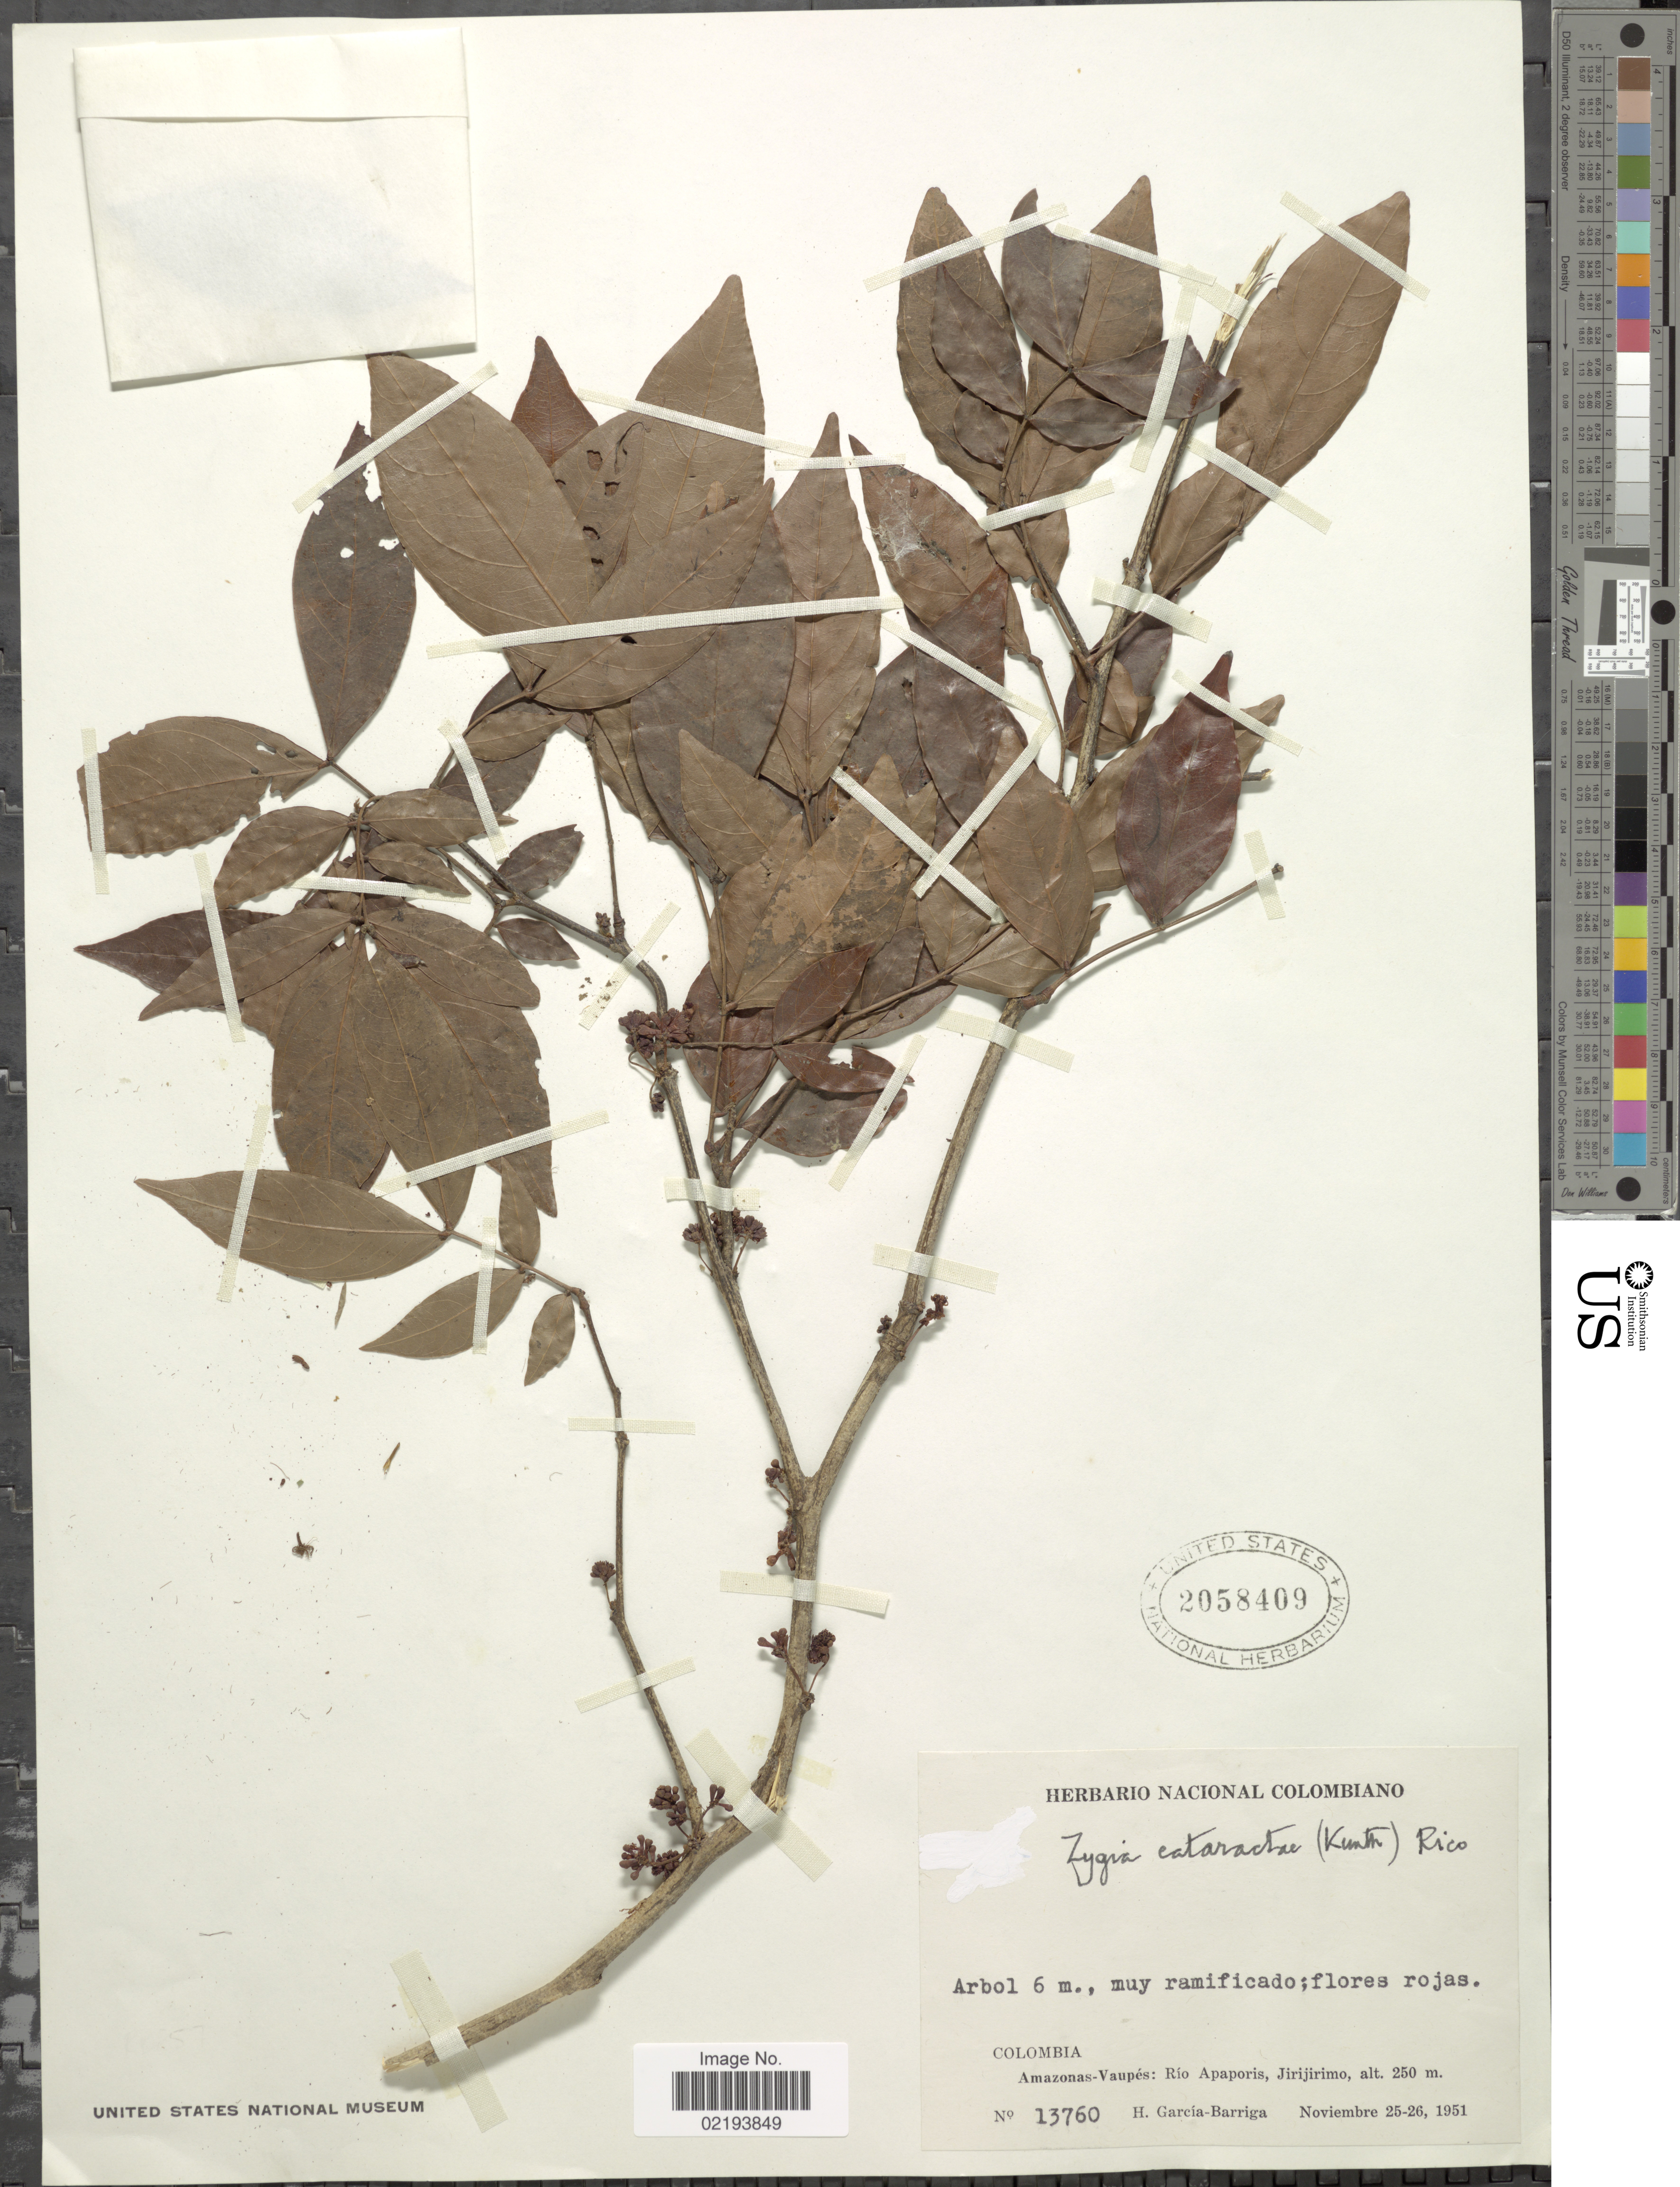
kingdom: Plantae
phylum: Tracheophyta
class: Magnoliopsida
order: Fabales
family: Fabaceae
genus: Zygia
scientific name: Zygia cataractae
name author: (Kunth) L. Rico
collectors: H. García Barriga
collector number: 13760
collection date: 1951-11-25/1951-11-26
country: Colombia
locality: Amazonas-Vaupés, Río Apaporis: Jirijirimo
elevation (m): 250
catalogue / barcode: US 2058409